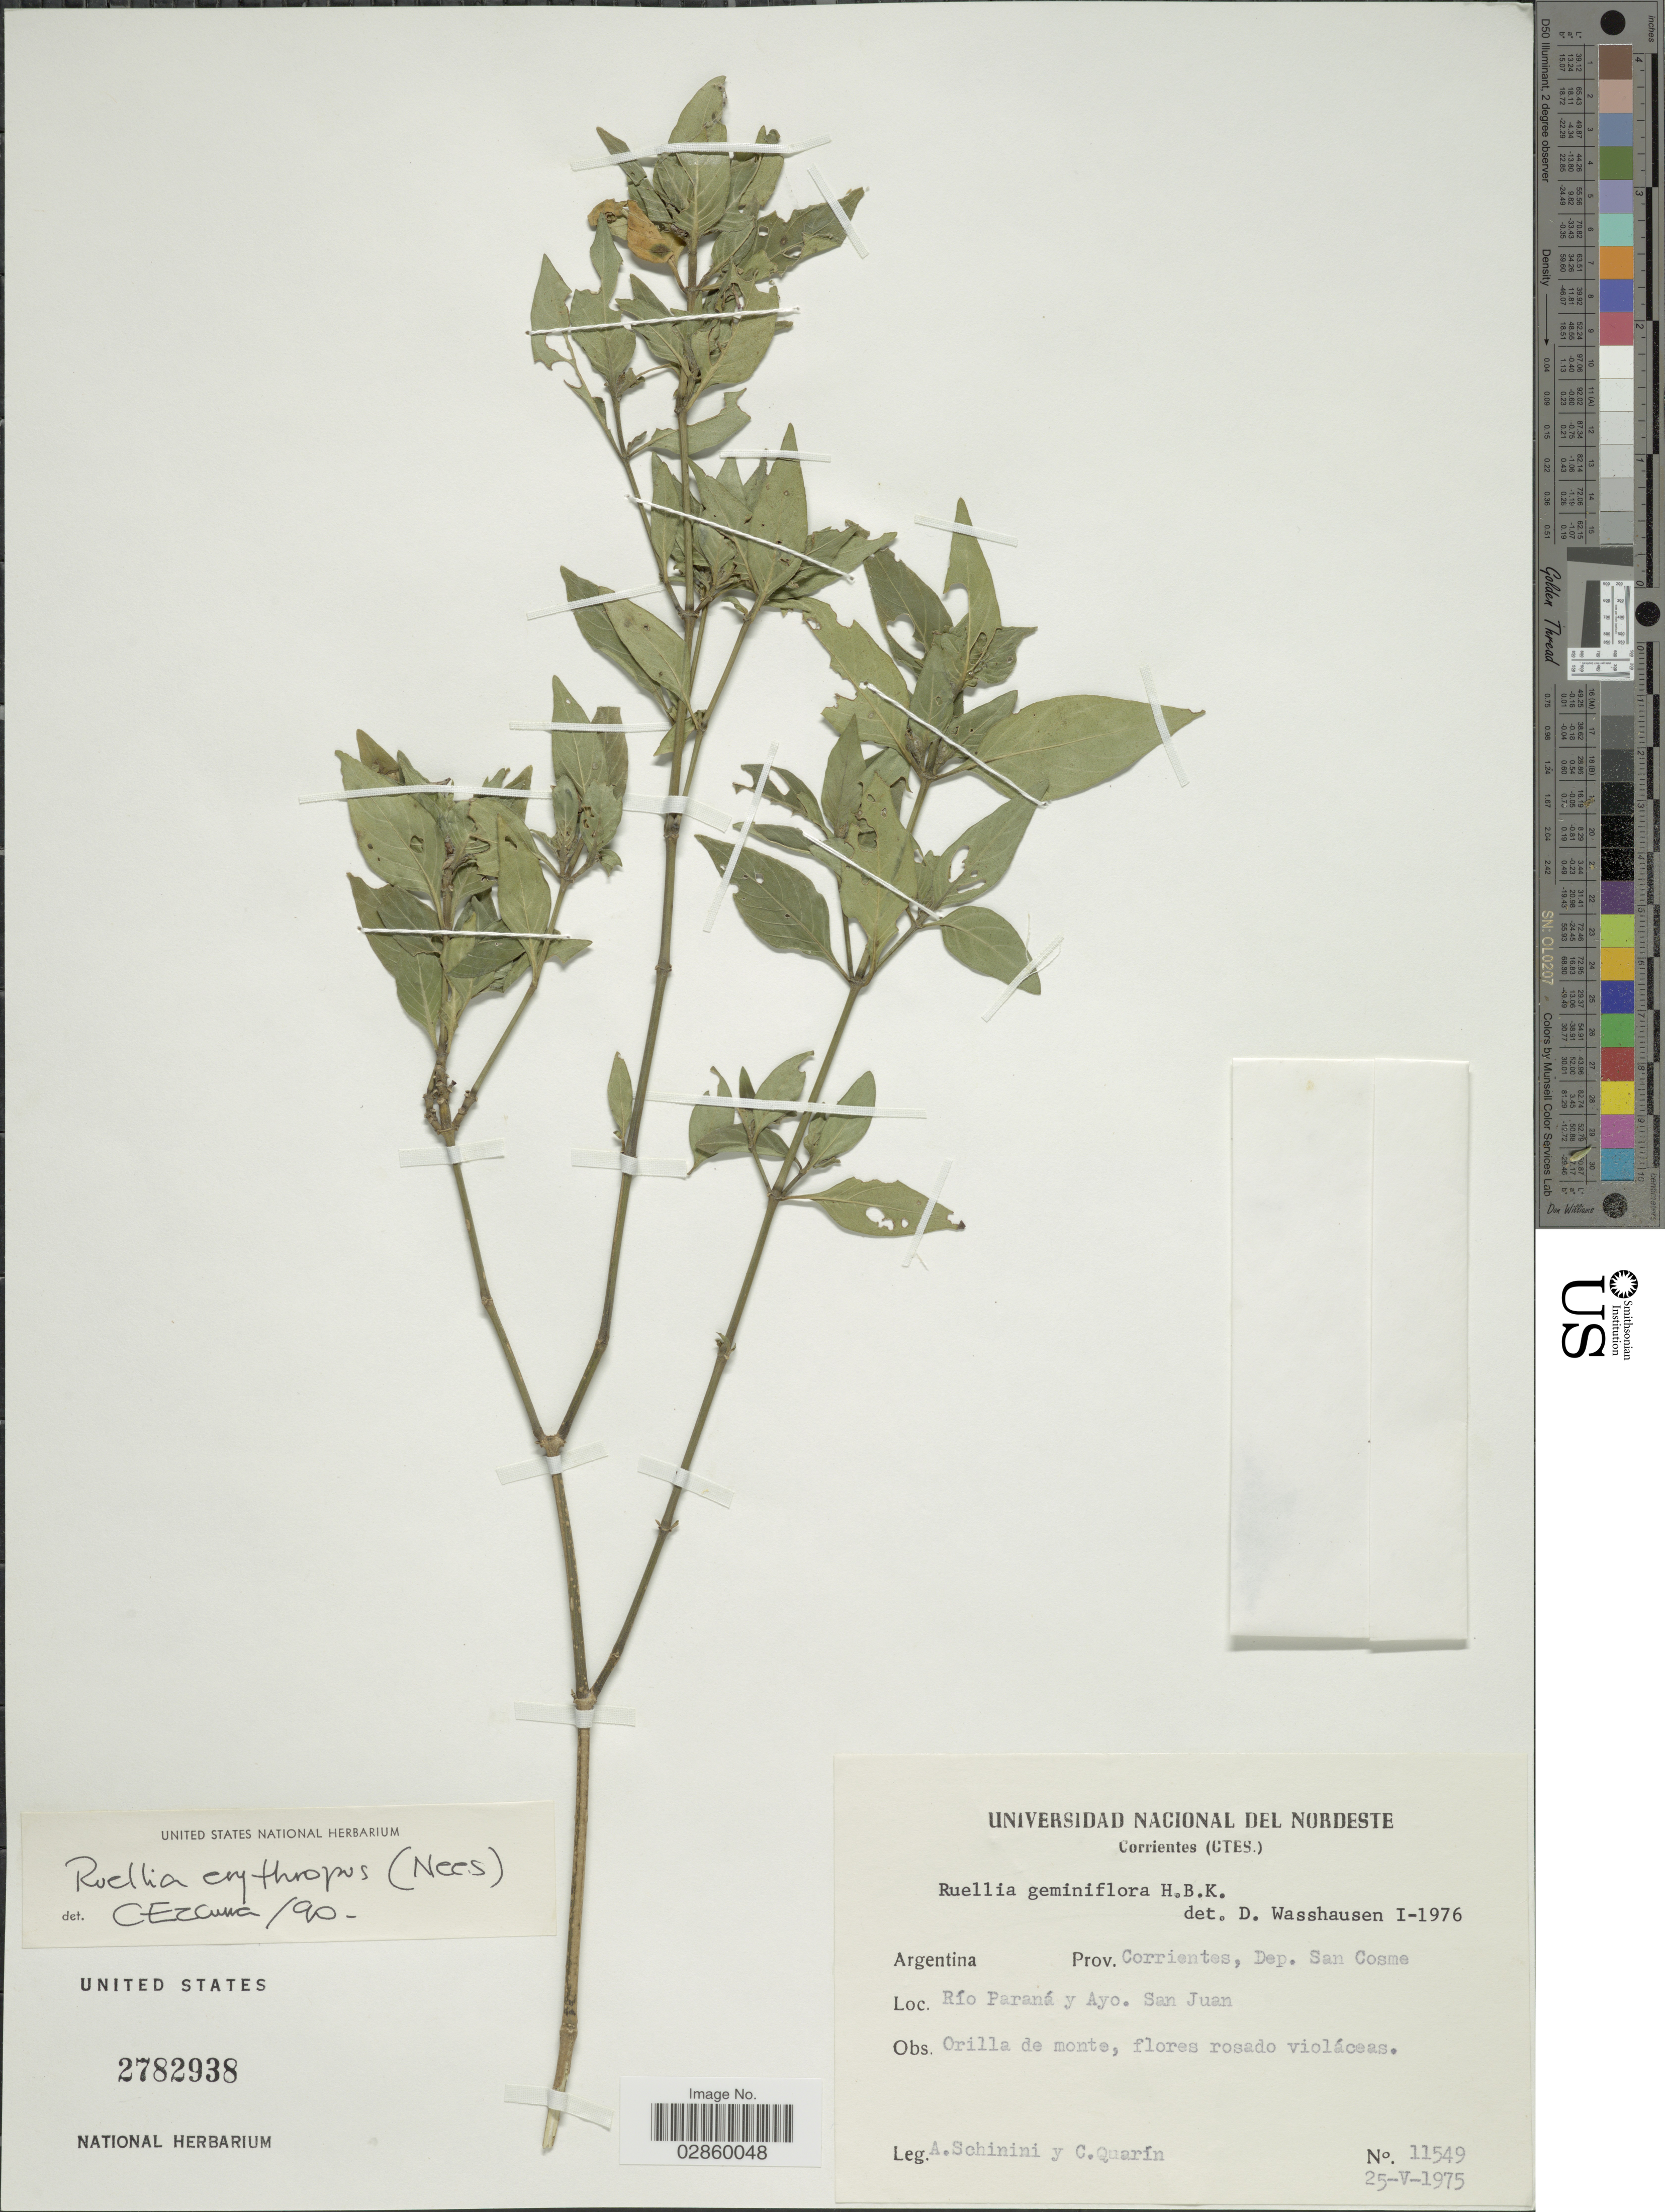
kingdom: Plantae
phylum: Tracheophyta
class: Magnoliopsida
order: Lamiales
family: Acanthaceae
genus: Ruellia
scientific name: Ruellia erythropus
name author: (Nees) Lindau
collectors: A. Schinini & C. Quarín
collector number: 11549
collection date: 1975-05-25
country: Argentina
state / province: Corrientes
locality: Prov. Corrientes, Dep. San Cosme, Río Paraná y Ayo. San Juan.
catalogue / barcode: US 2782938